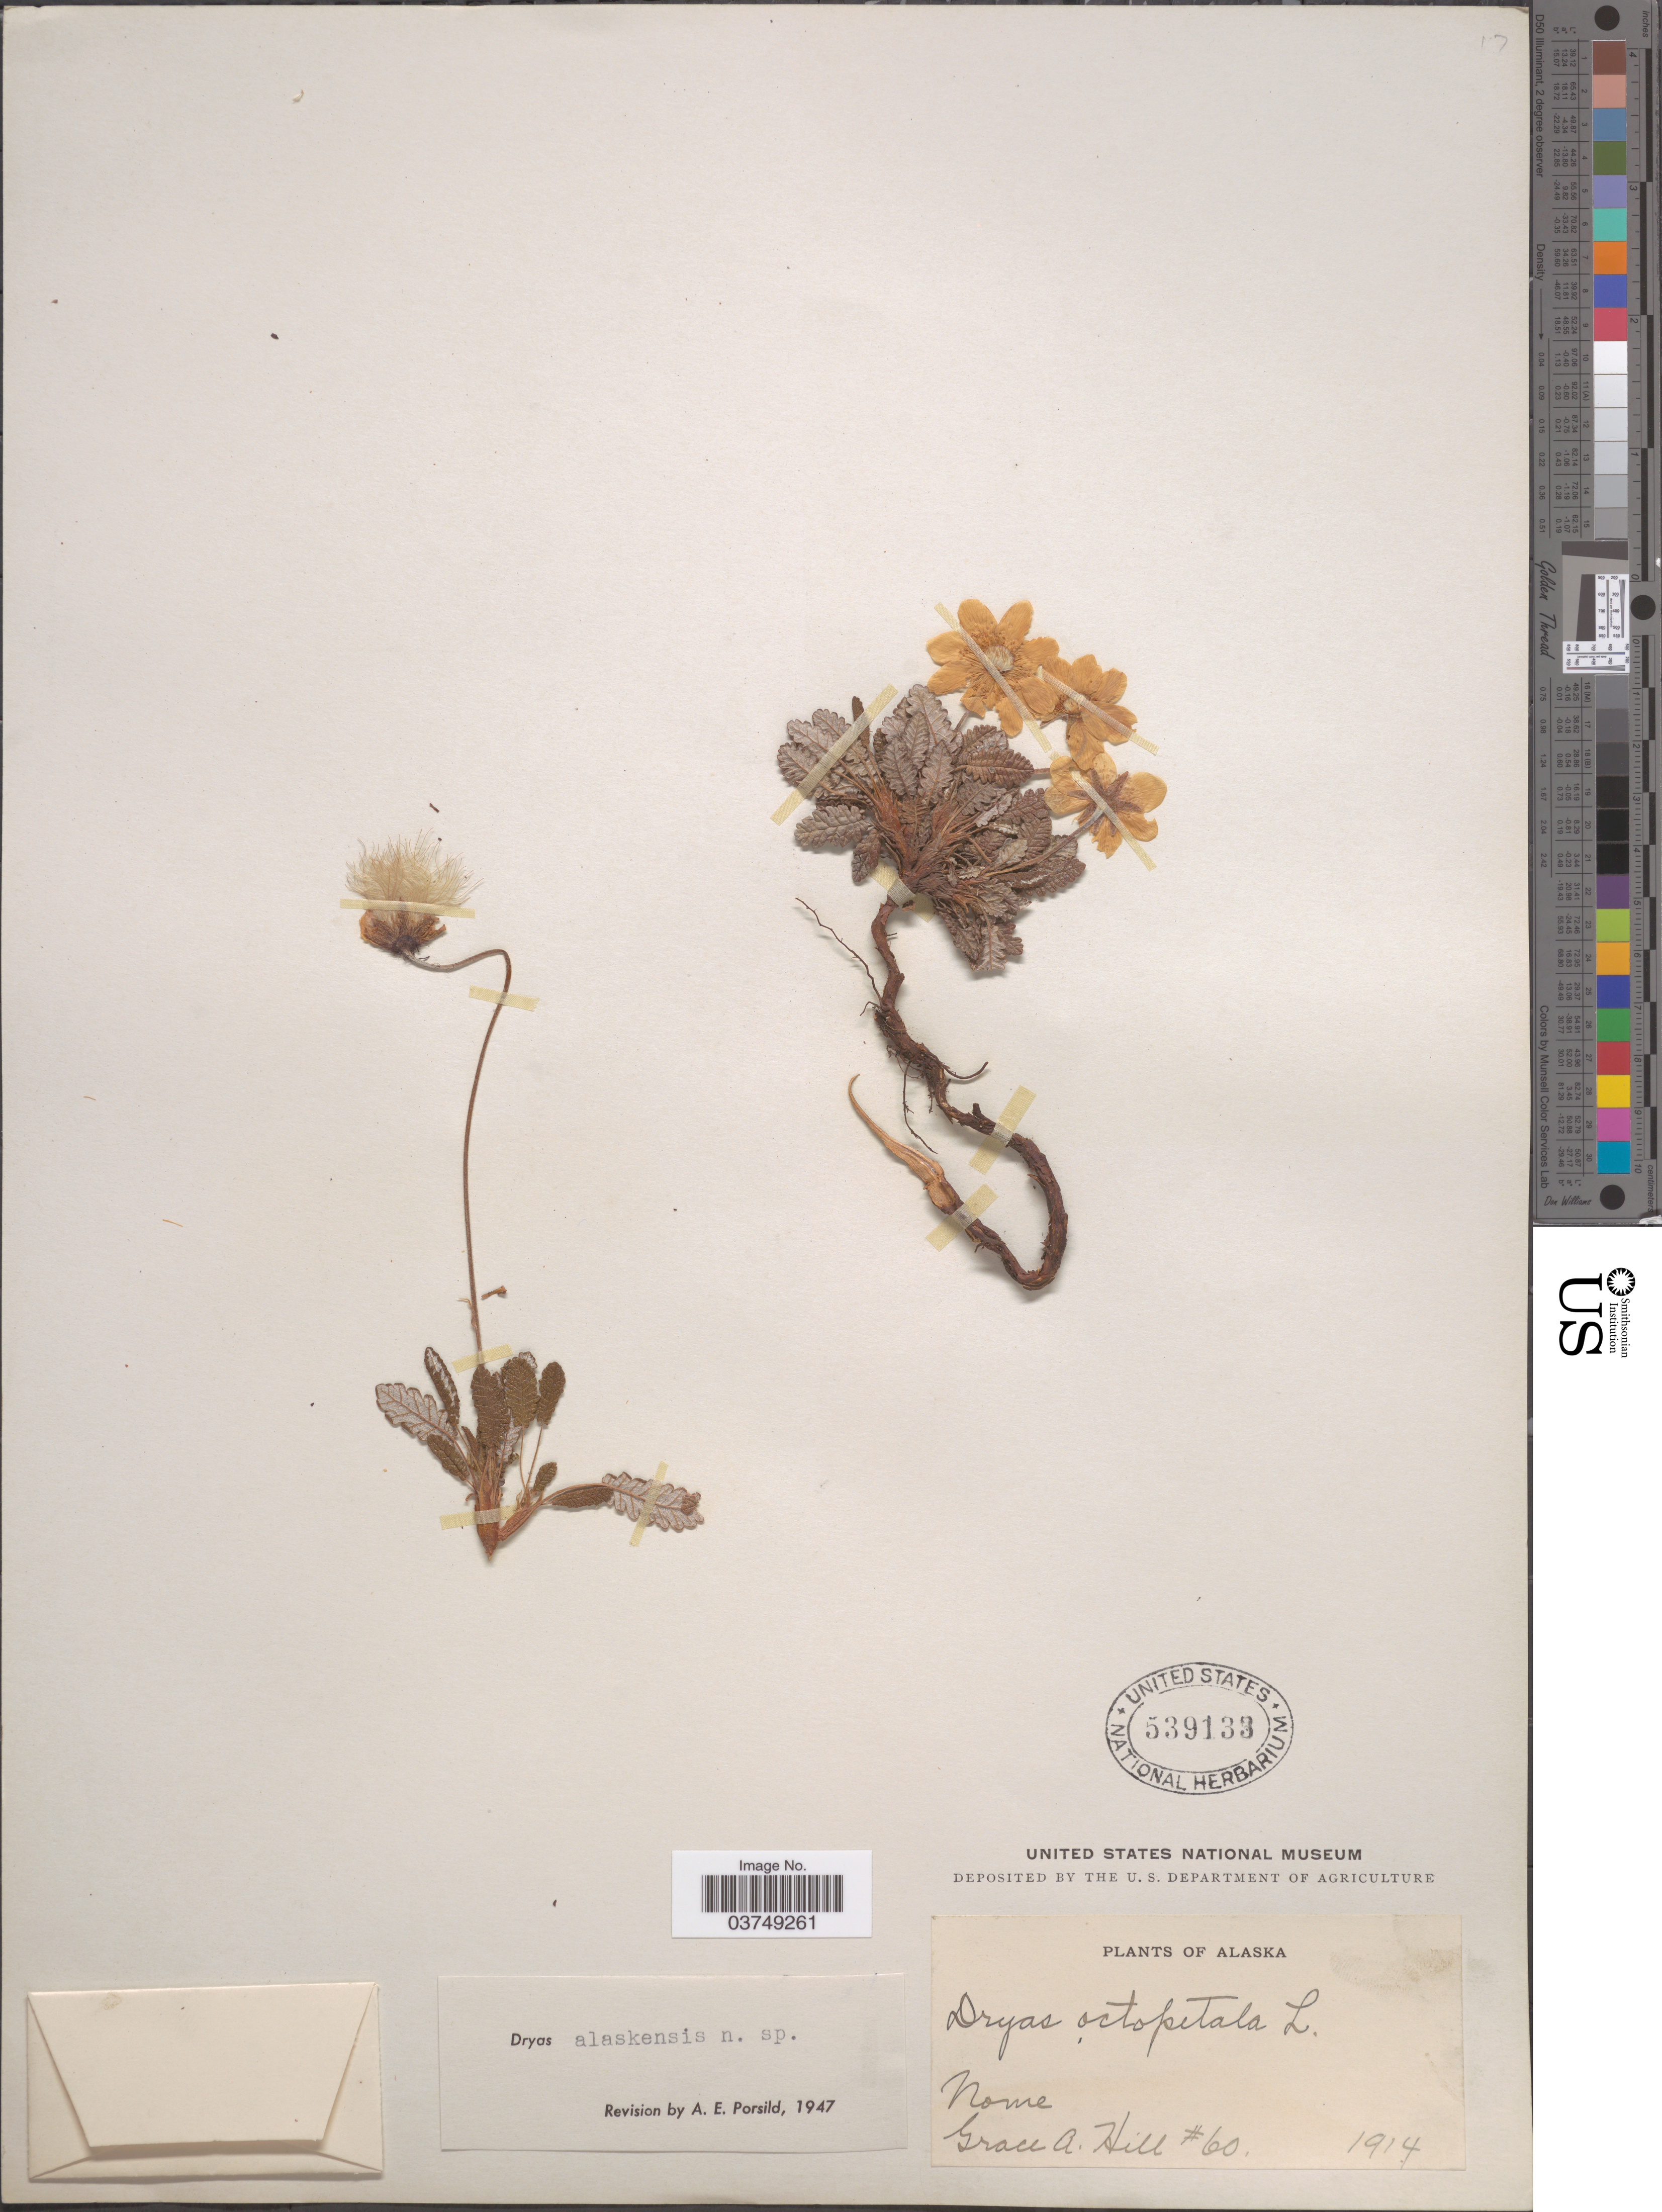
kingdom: Plantae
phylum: Tracheophyta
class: Magnoliopsida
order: Rosales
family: Rosaceae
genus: Dryas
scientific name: Dryas alaskensis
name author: A.E. Porsild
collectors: G. A. Hill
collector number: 60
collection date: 1914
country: United States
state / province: Alaska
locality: Nome.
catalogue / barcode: US 539133